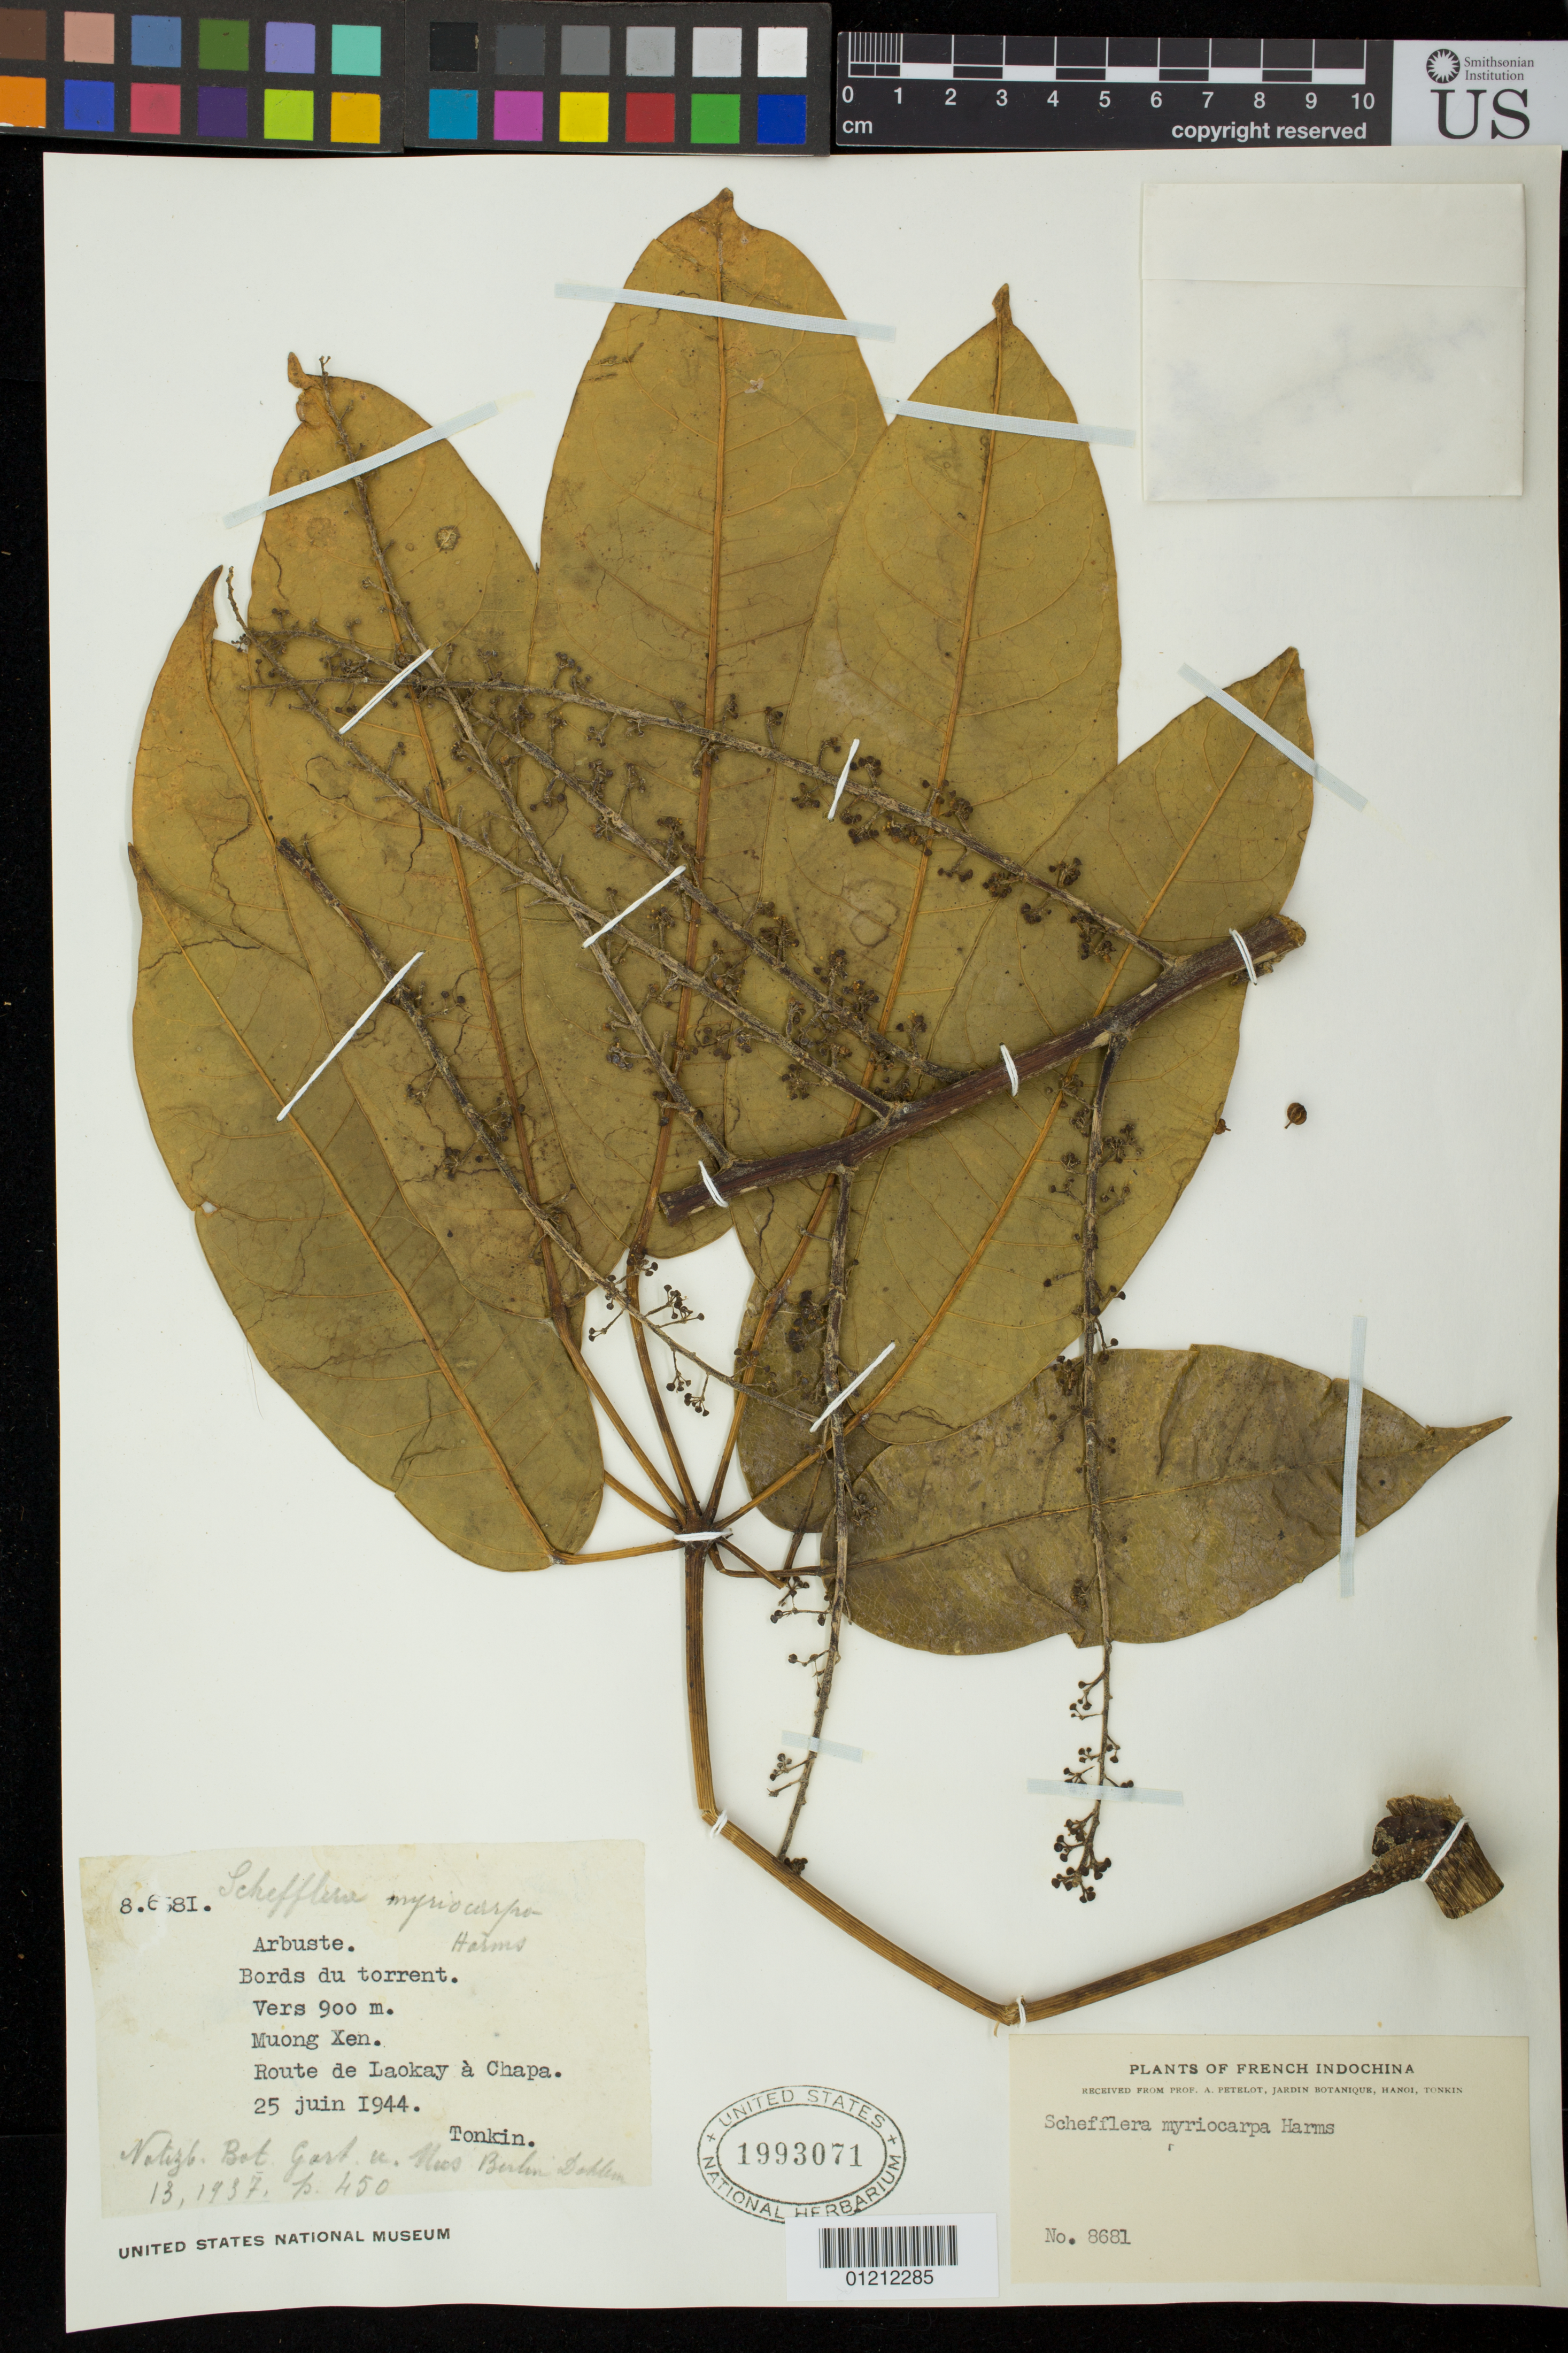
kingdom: Plantae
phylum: Tracheophyta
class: Magnoliopsida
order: Apiales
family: Araliaceae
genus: Schefflera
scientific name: Schefflera myriocarpa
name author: Harms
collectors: A. Petelot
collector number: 8681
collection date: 1944-06-25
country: Vietnam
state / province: Lao Cai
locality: Mu?ng Xén, Route de Laokay a Chapa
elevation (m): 900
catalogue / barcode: US 1993071